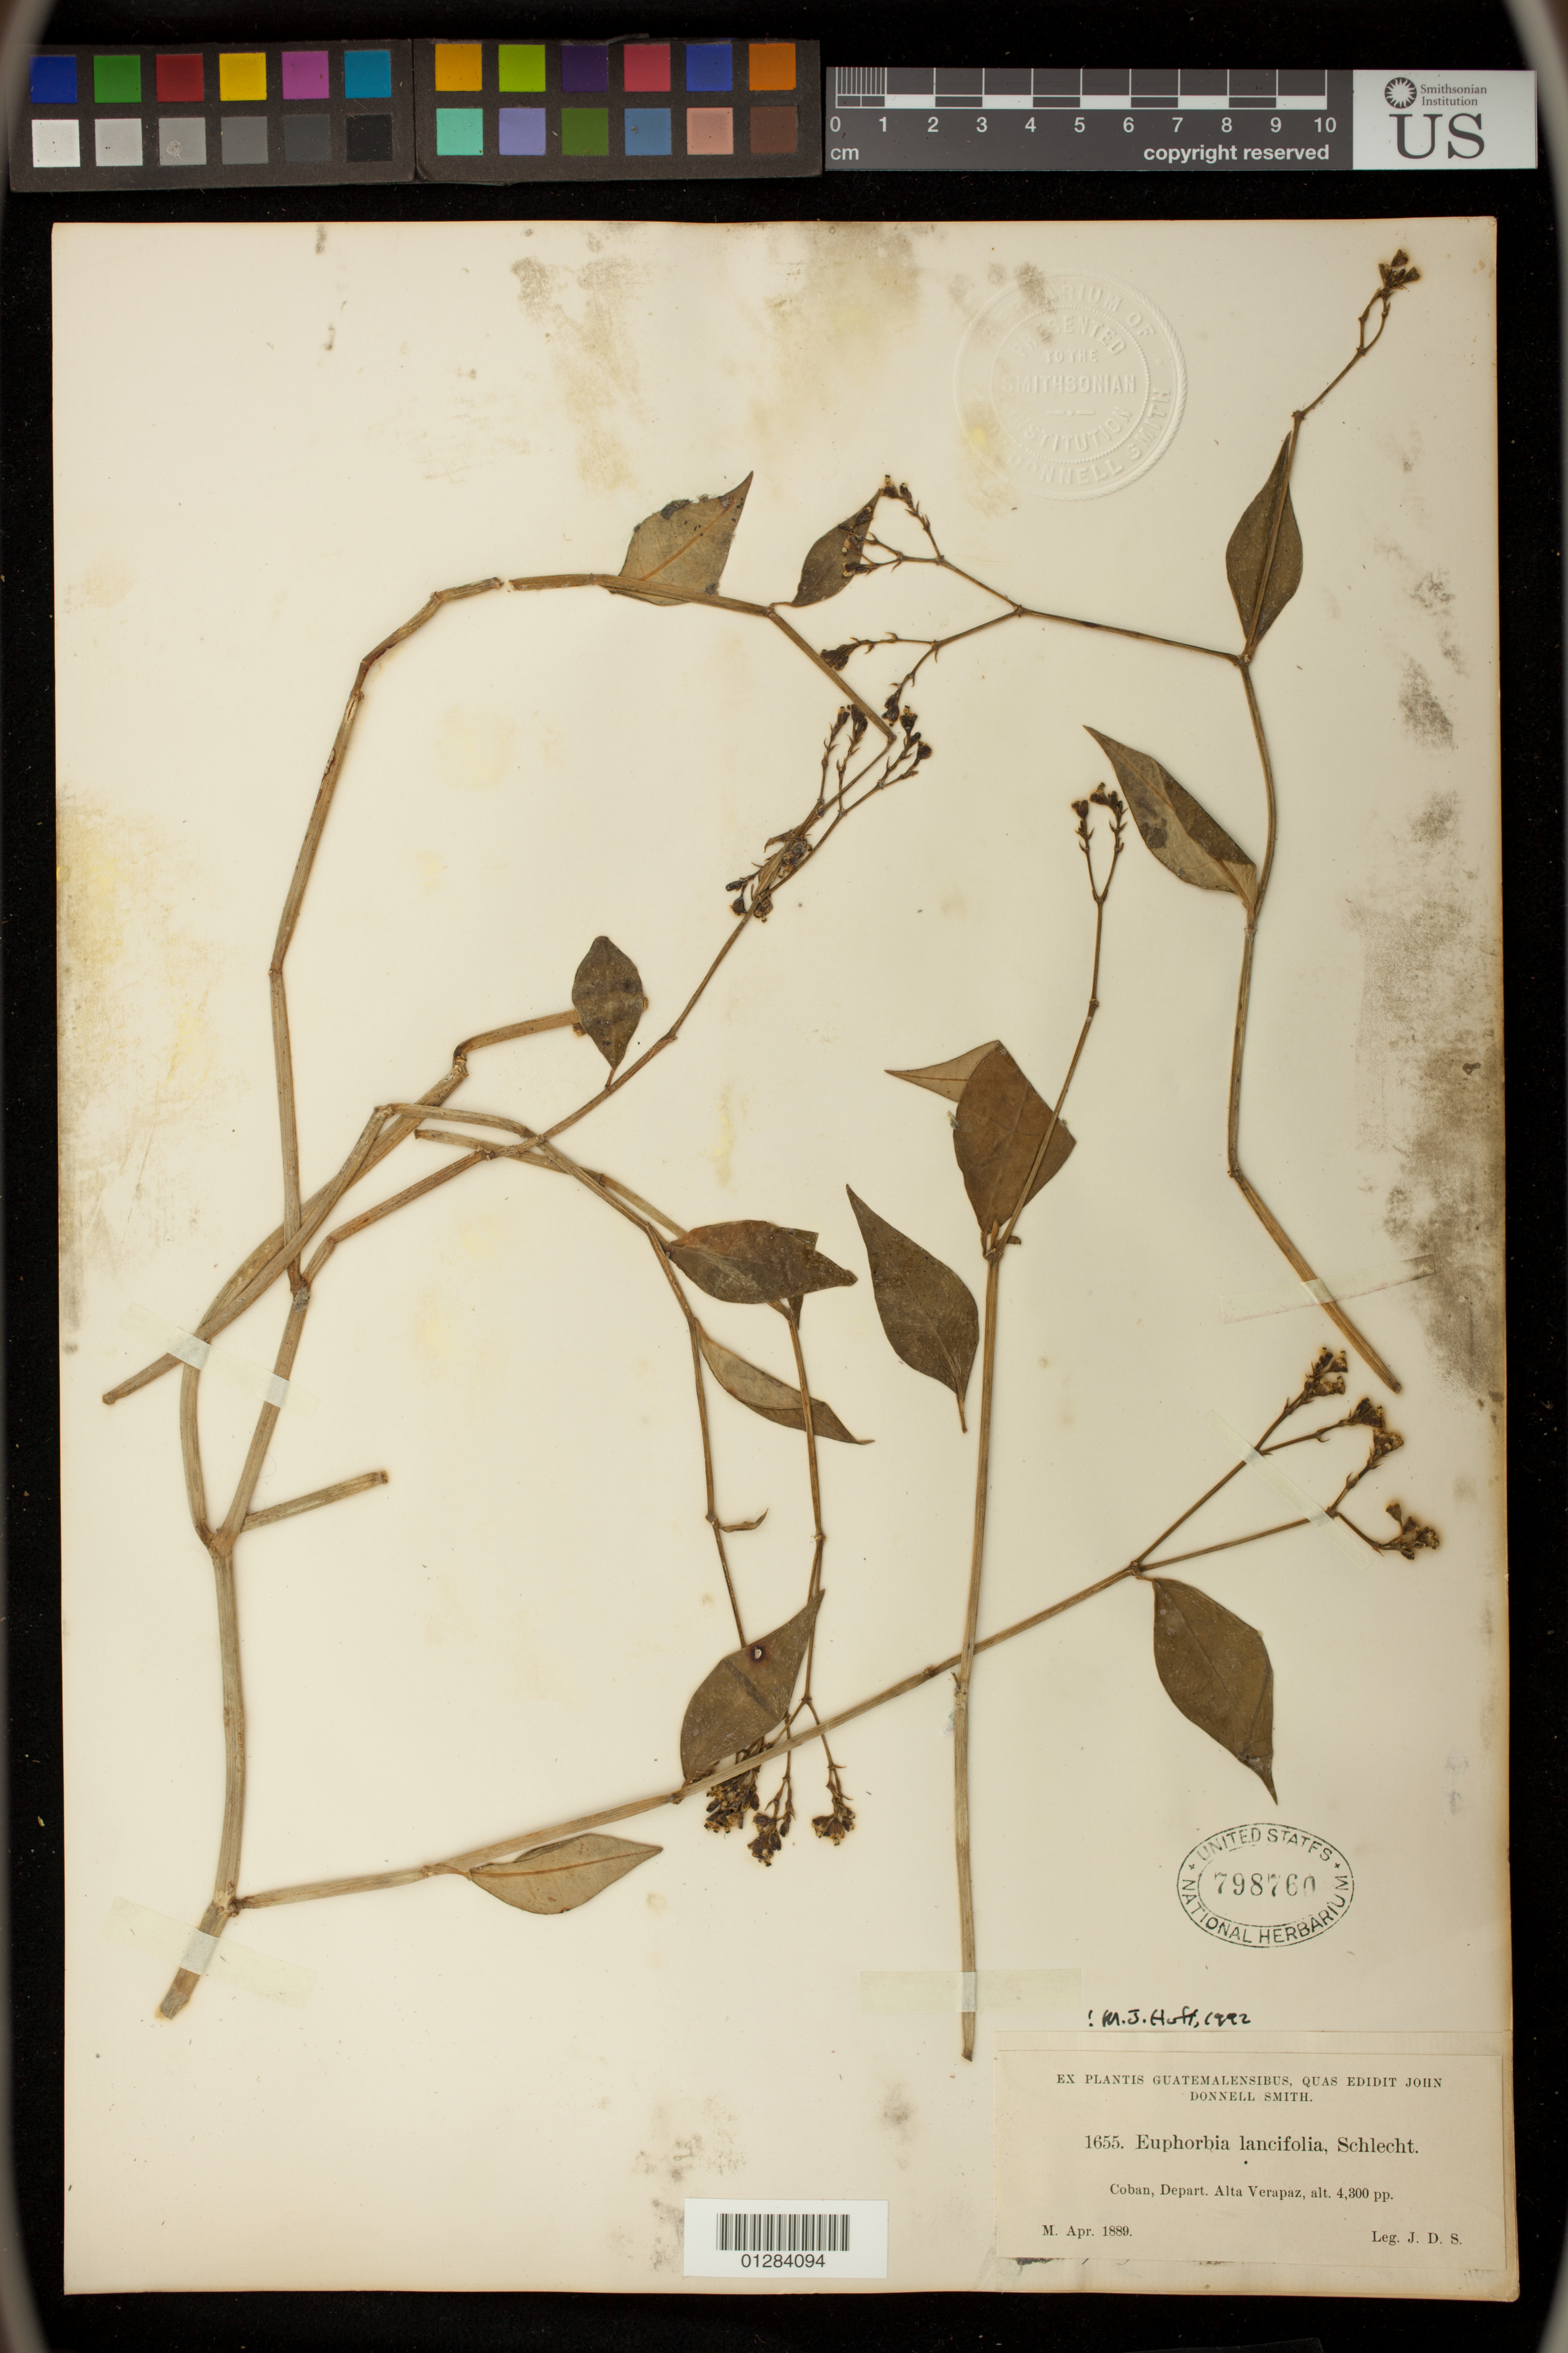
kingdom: Plantae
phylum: Tracheophyta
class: Magnoliopsida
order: Malpighiales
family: Euphorbiaceae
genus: Euphorbia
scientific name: Euphorbia lancifolia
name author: Schltdl.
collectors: J. D. Smith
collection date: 1889-04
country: Guatemala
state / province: Alta Verapaz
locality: Coban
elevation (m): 4300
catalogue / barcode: US 798760